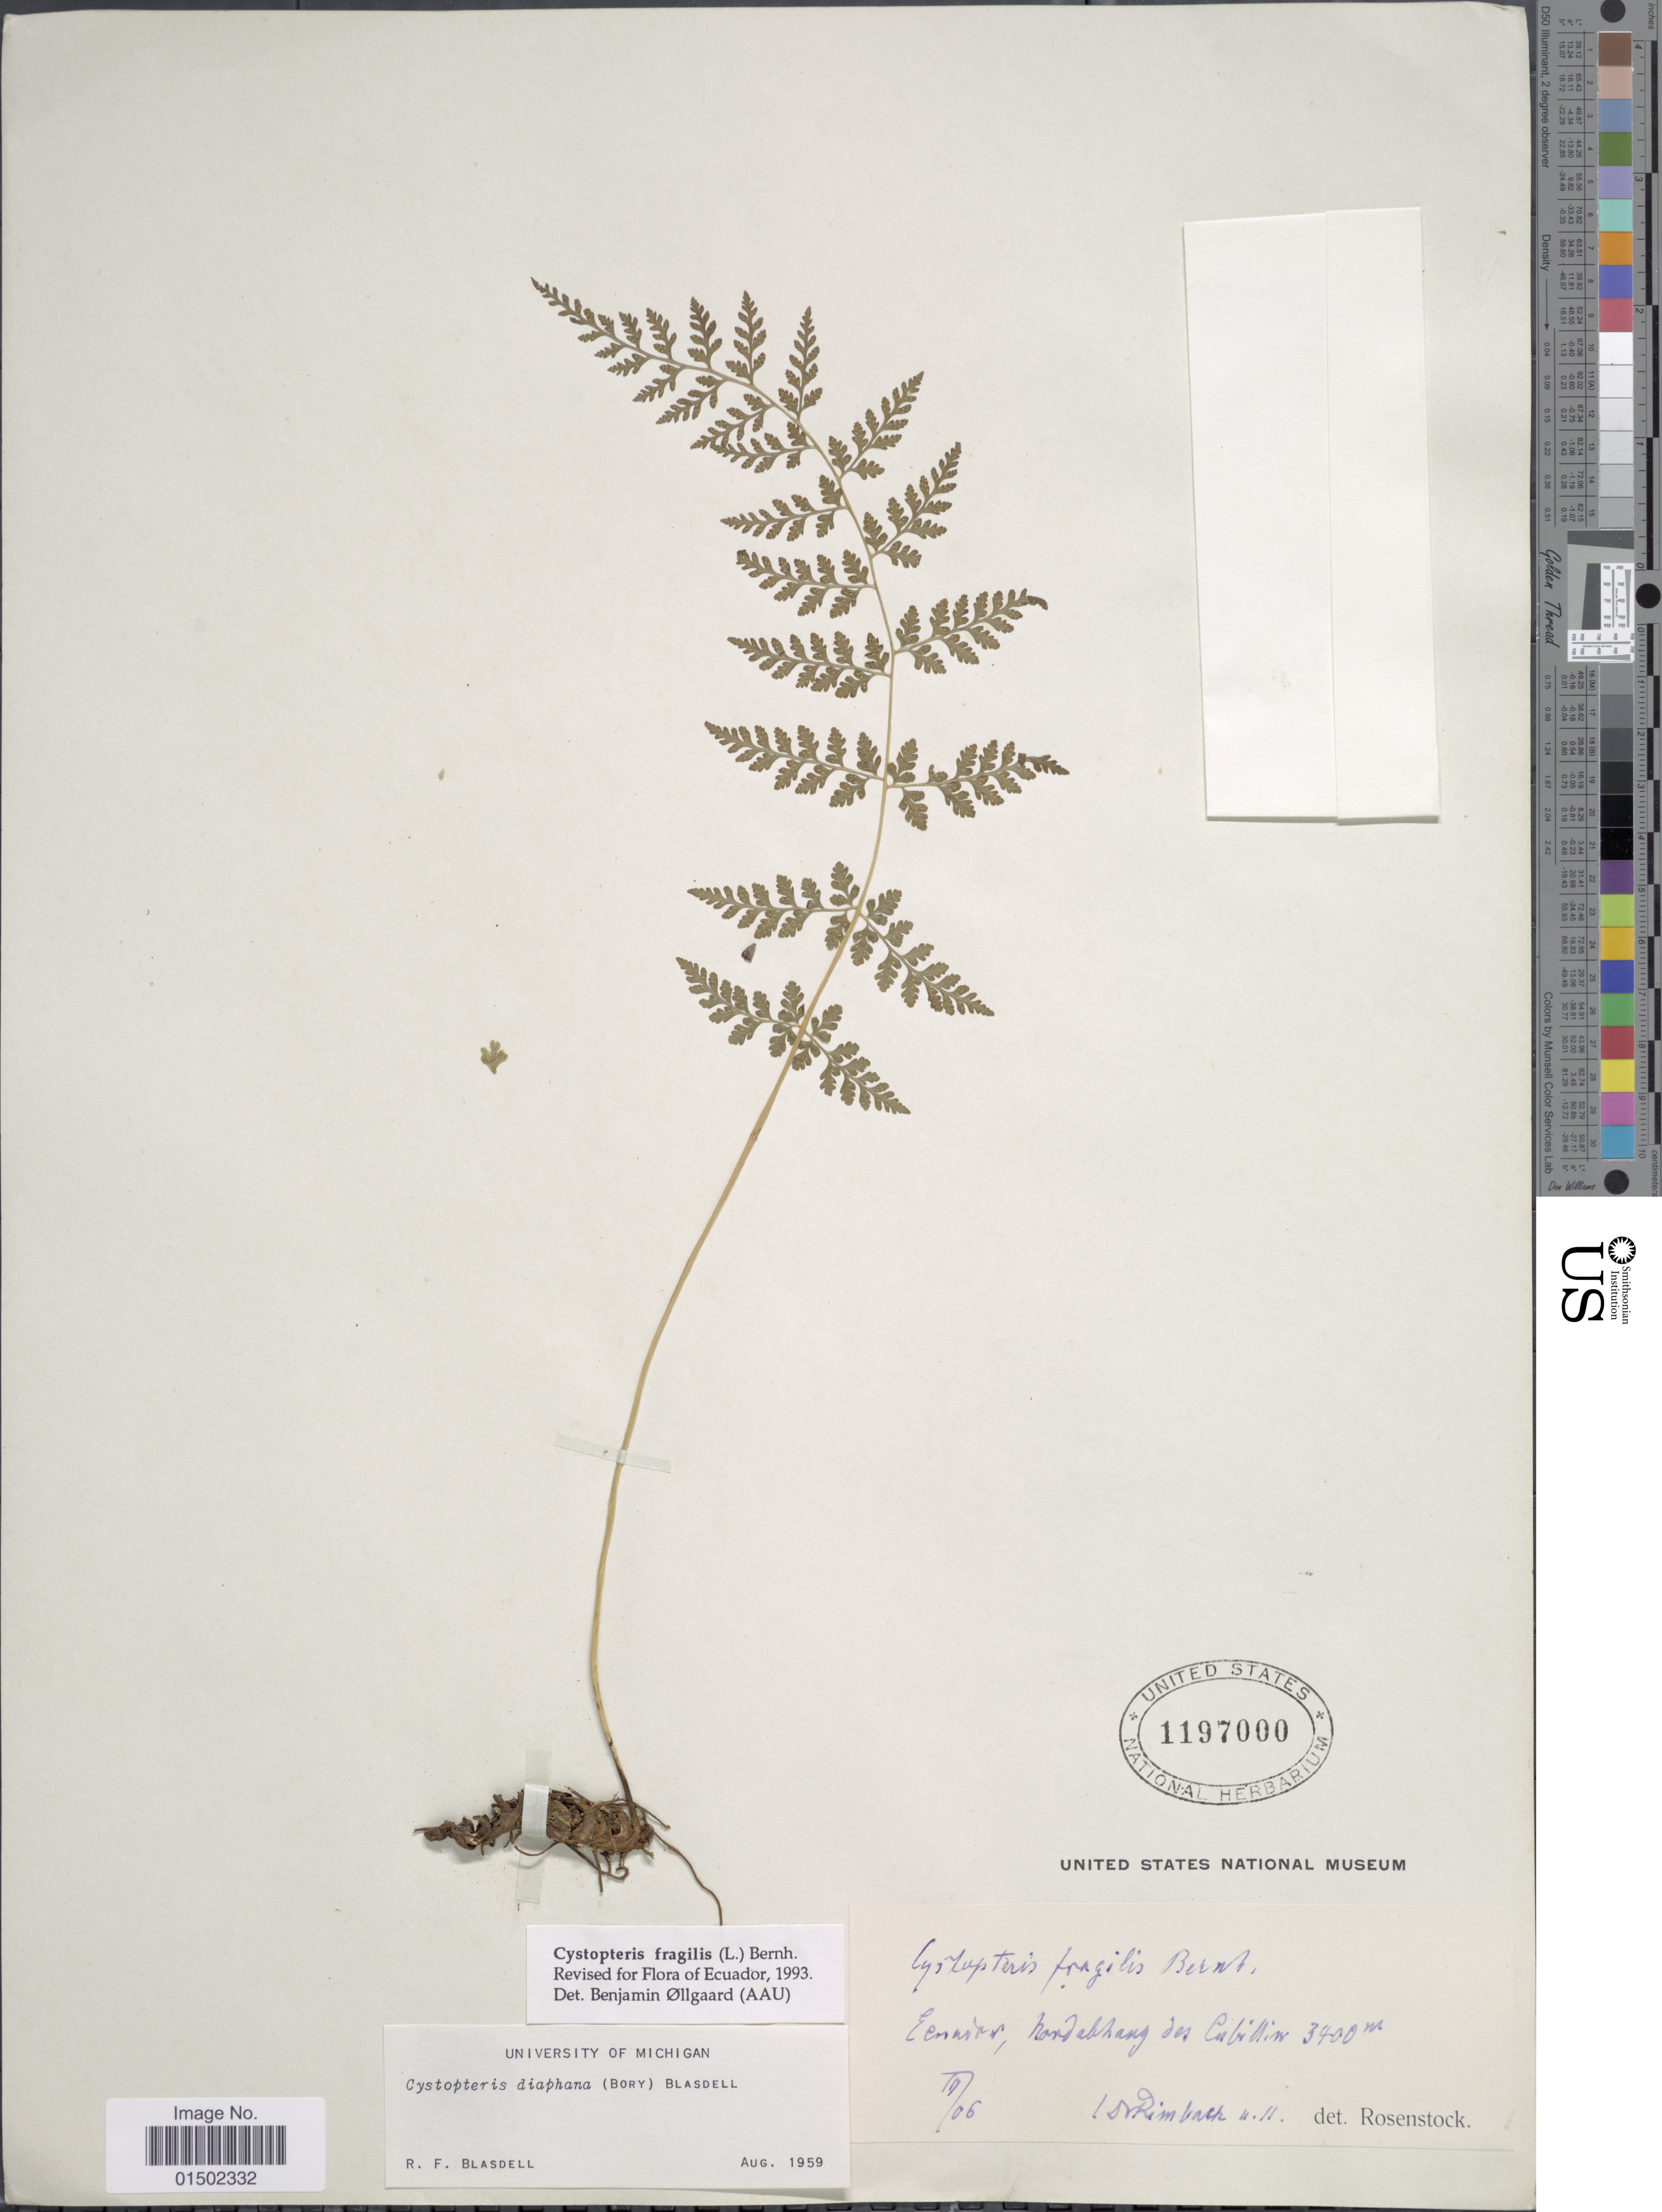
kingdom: Plantae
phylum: Tracheophyta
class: Polypodiopsida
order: Polypodiales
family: Cystopteridaceae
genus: Cystopteris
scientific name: Cystopteris fragilis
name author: (L.) Bernh.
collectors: Rimbach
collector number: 1*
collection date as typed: Transcribed d/m/y: /10/6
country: Ecuador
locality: Hondabhang des Cubillin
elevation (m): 3400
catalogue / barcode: US 1197000